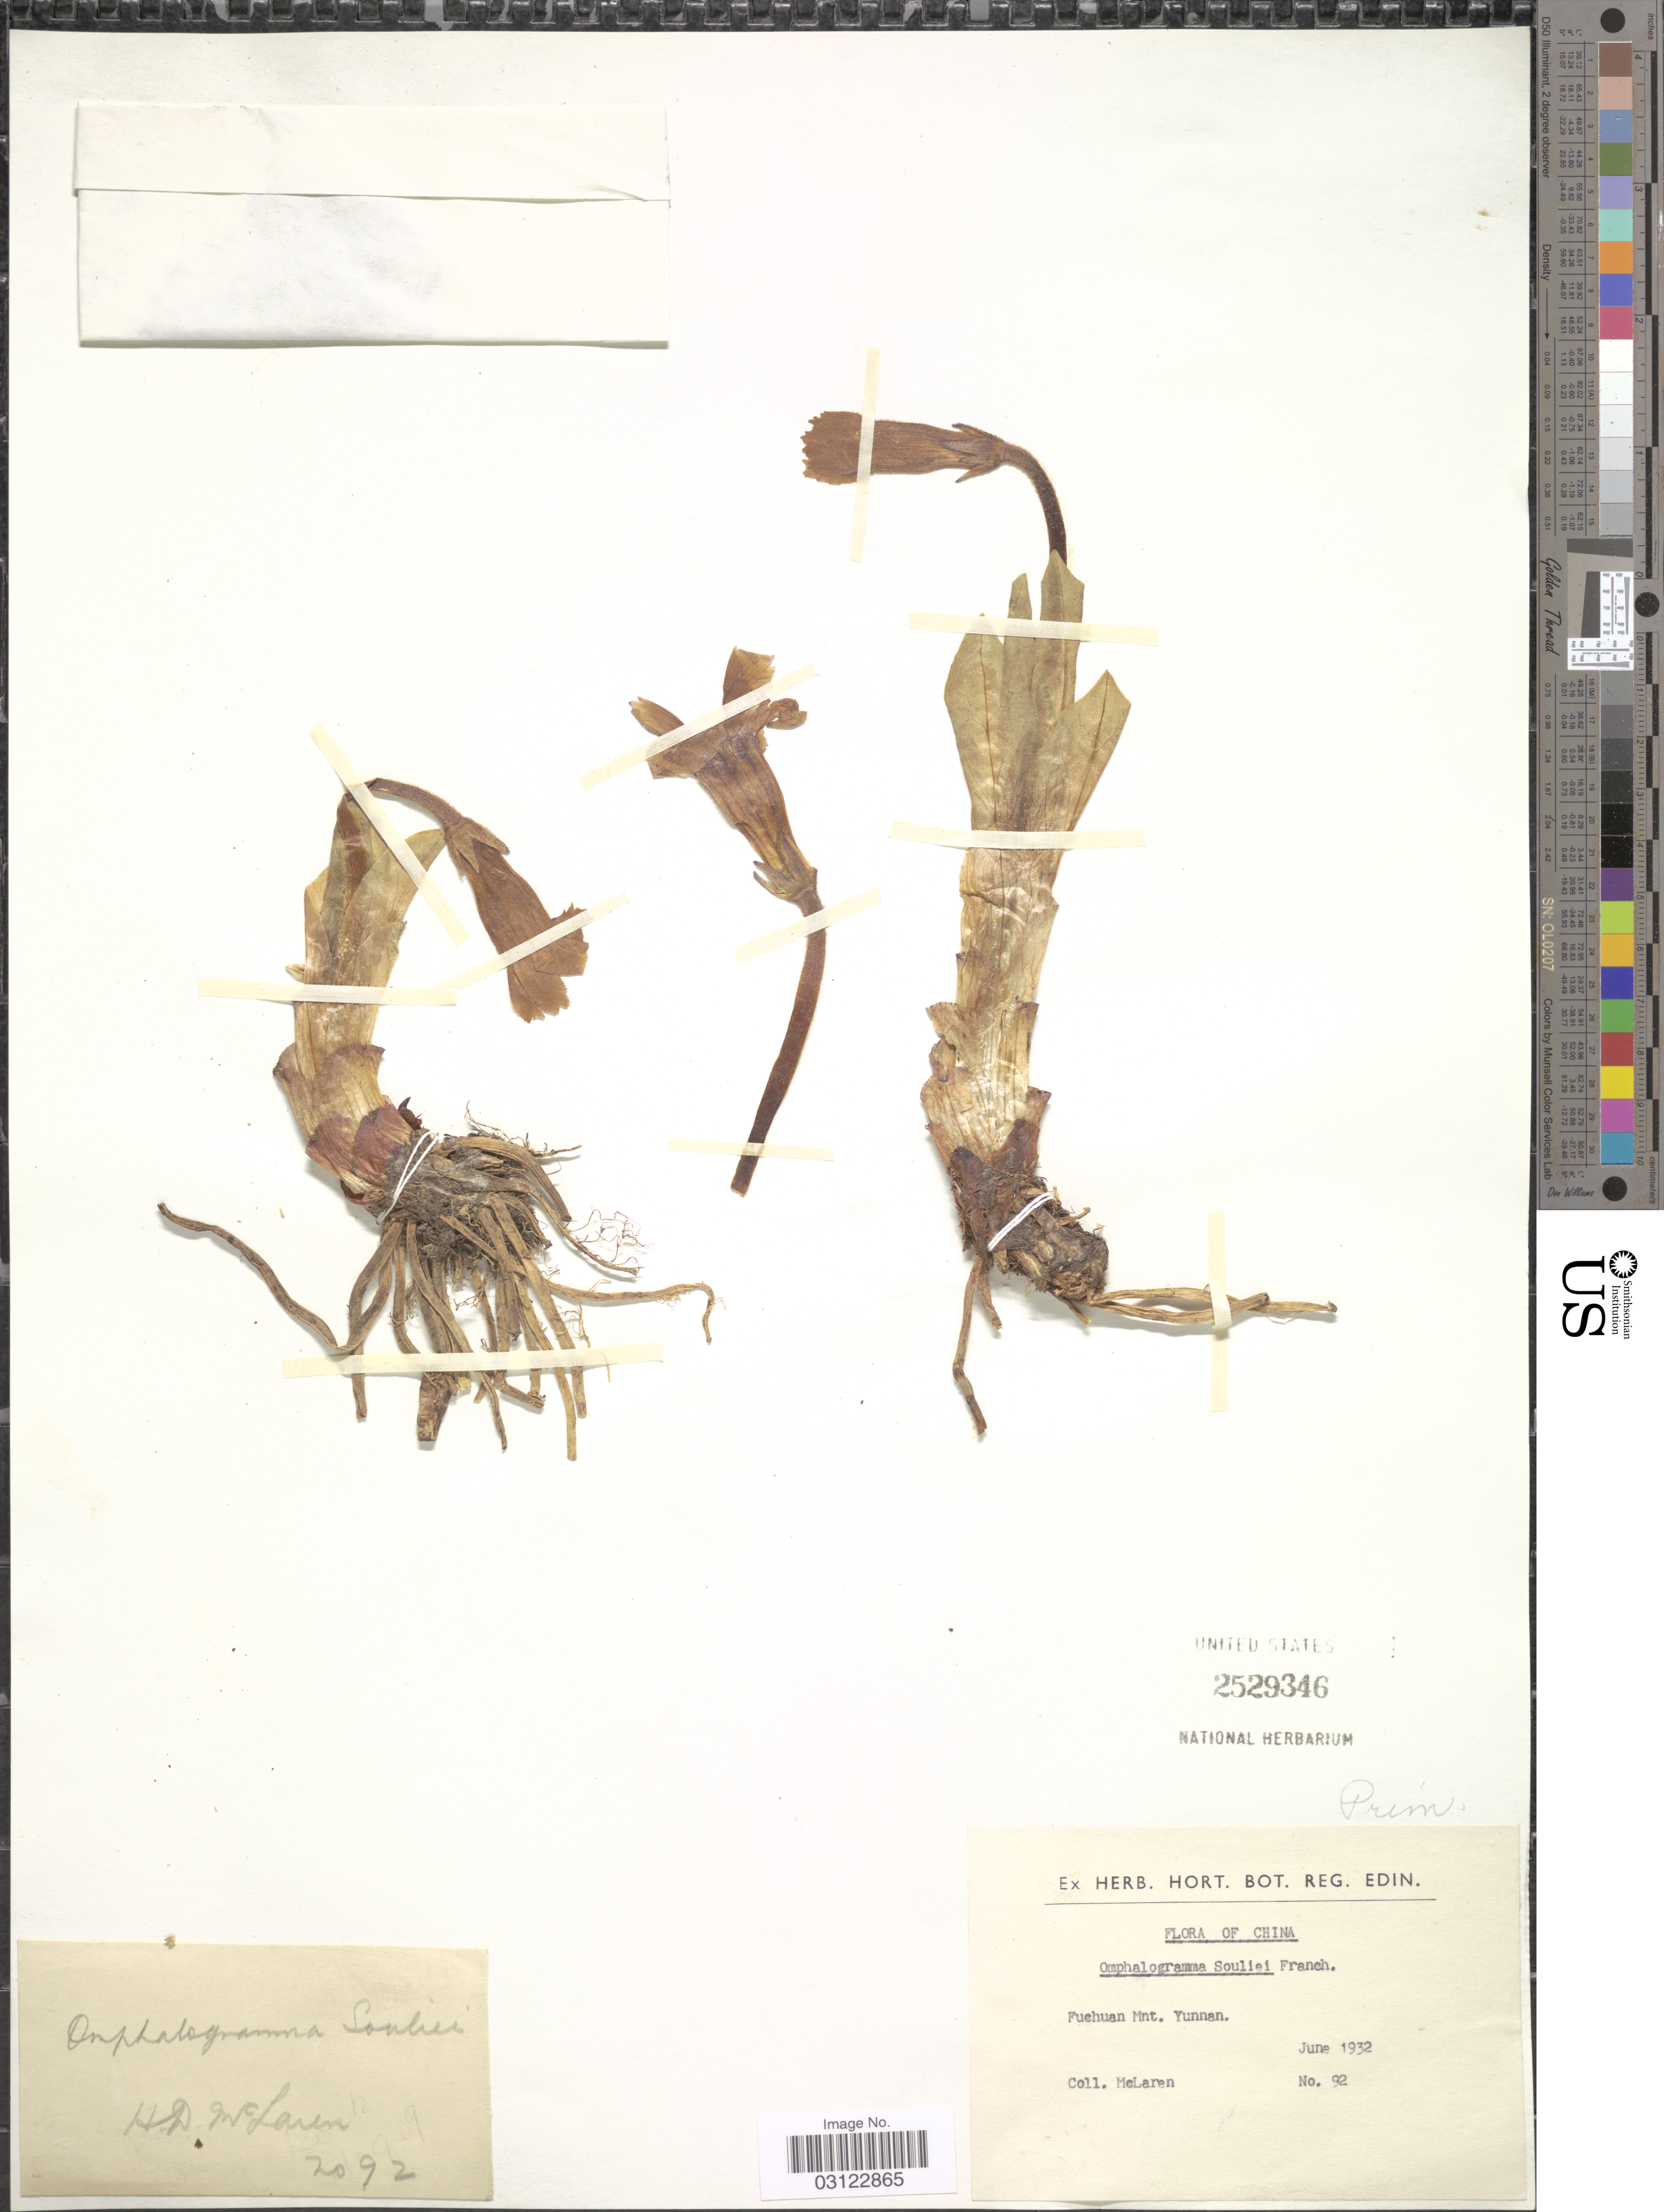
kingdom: Plantae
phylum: Tracheophyta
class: Magnoliopsida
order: Ericales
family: Primulaceae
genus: Omphalogramma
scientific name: Omphalogramma souliei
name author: Franch.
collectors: H. McLaren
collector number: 92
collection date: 1932-06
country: China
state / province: Yunnan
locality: Fuchuan Mnt.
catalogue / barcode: US 2529346